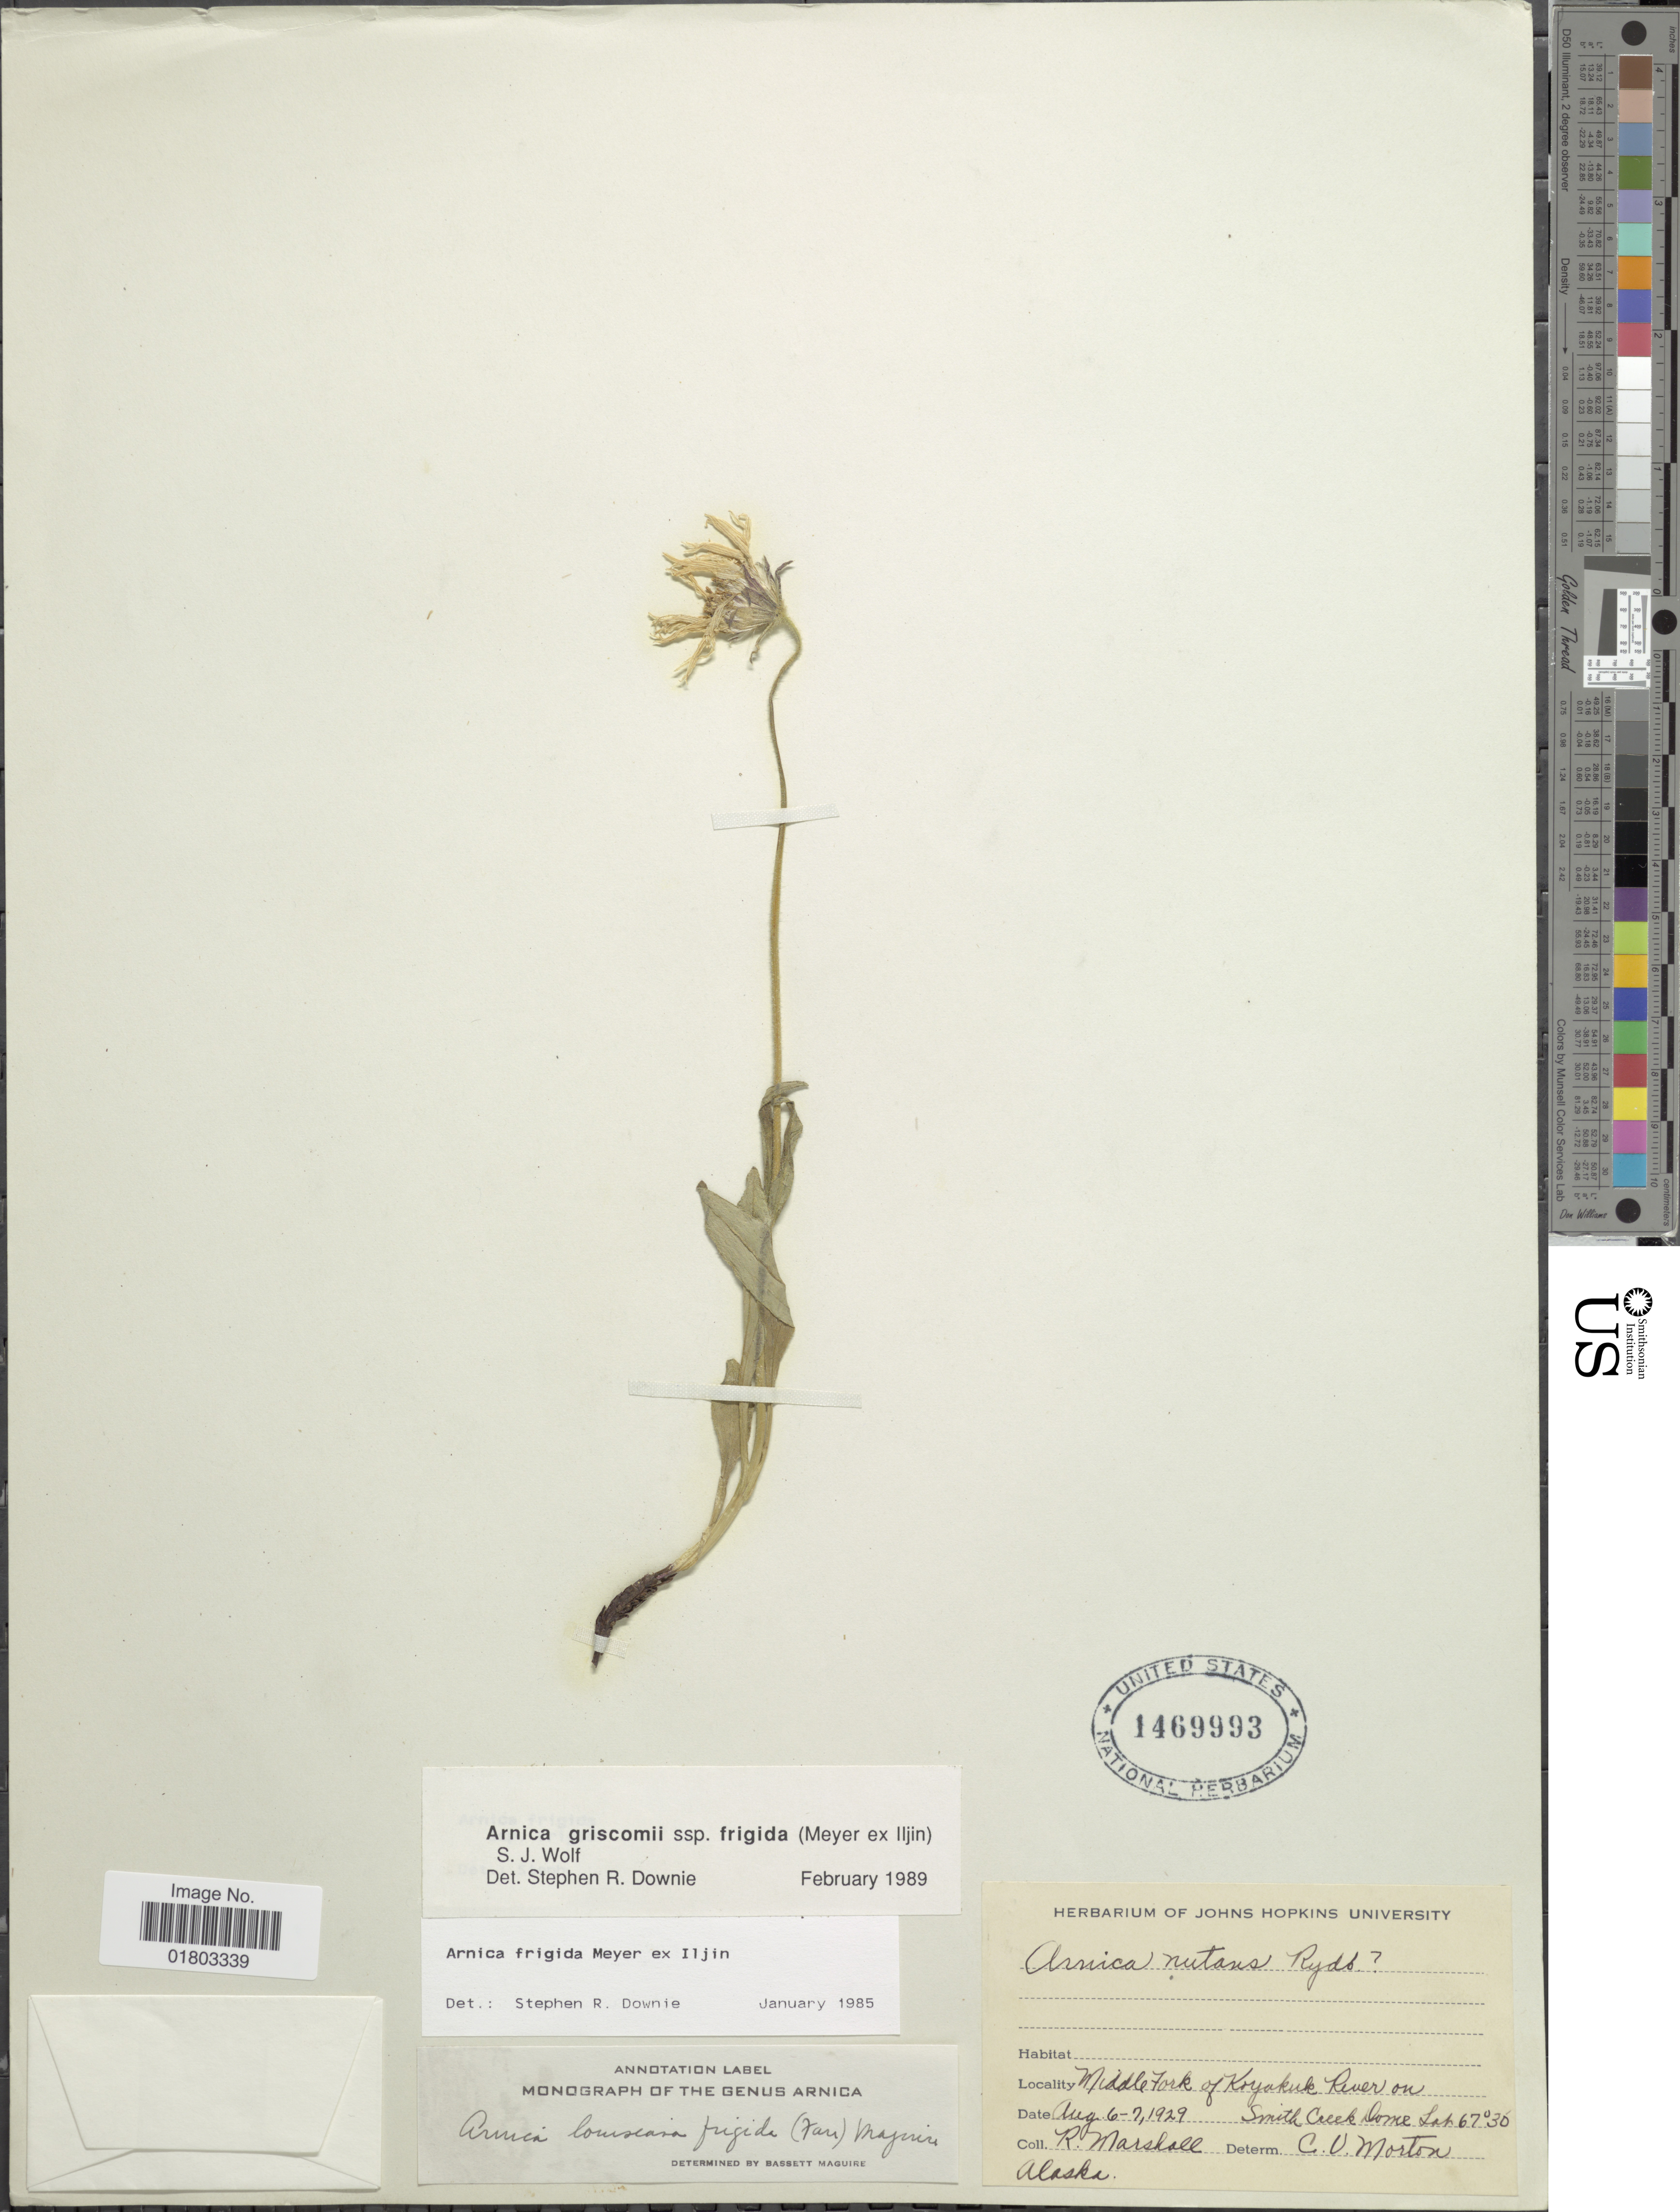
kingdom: Plantae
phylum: Tracheophyta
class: Magnoliopsida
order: Asterales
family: Asteraceae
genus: Arnica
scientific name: Arnica griscomii subsp. frigida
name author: (C.A. Mey. ex Iljin) S.J. Wolf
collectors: R. Marshall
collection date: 1929-08-06/1929-08-07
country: United States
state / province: Alaska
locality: Middle Fork of Koyakuk River on Smith Creek Dome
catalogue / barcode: US 1469993